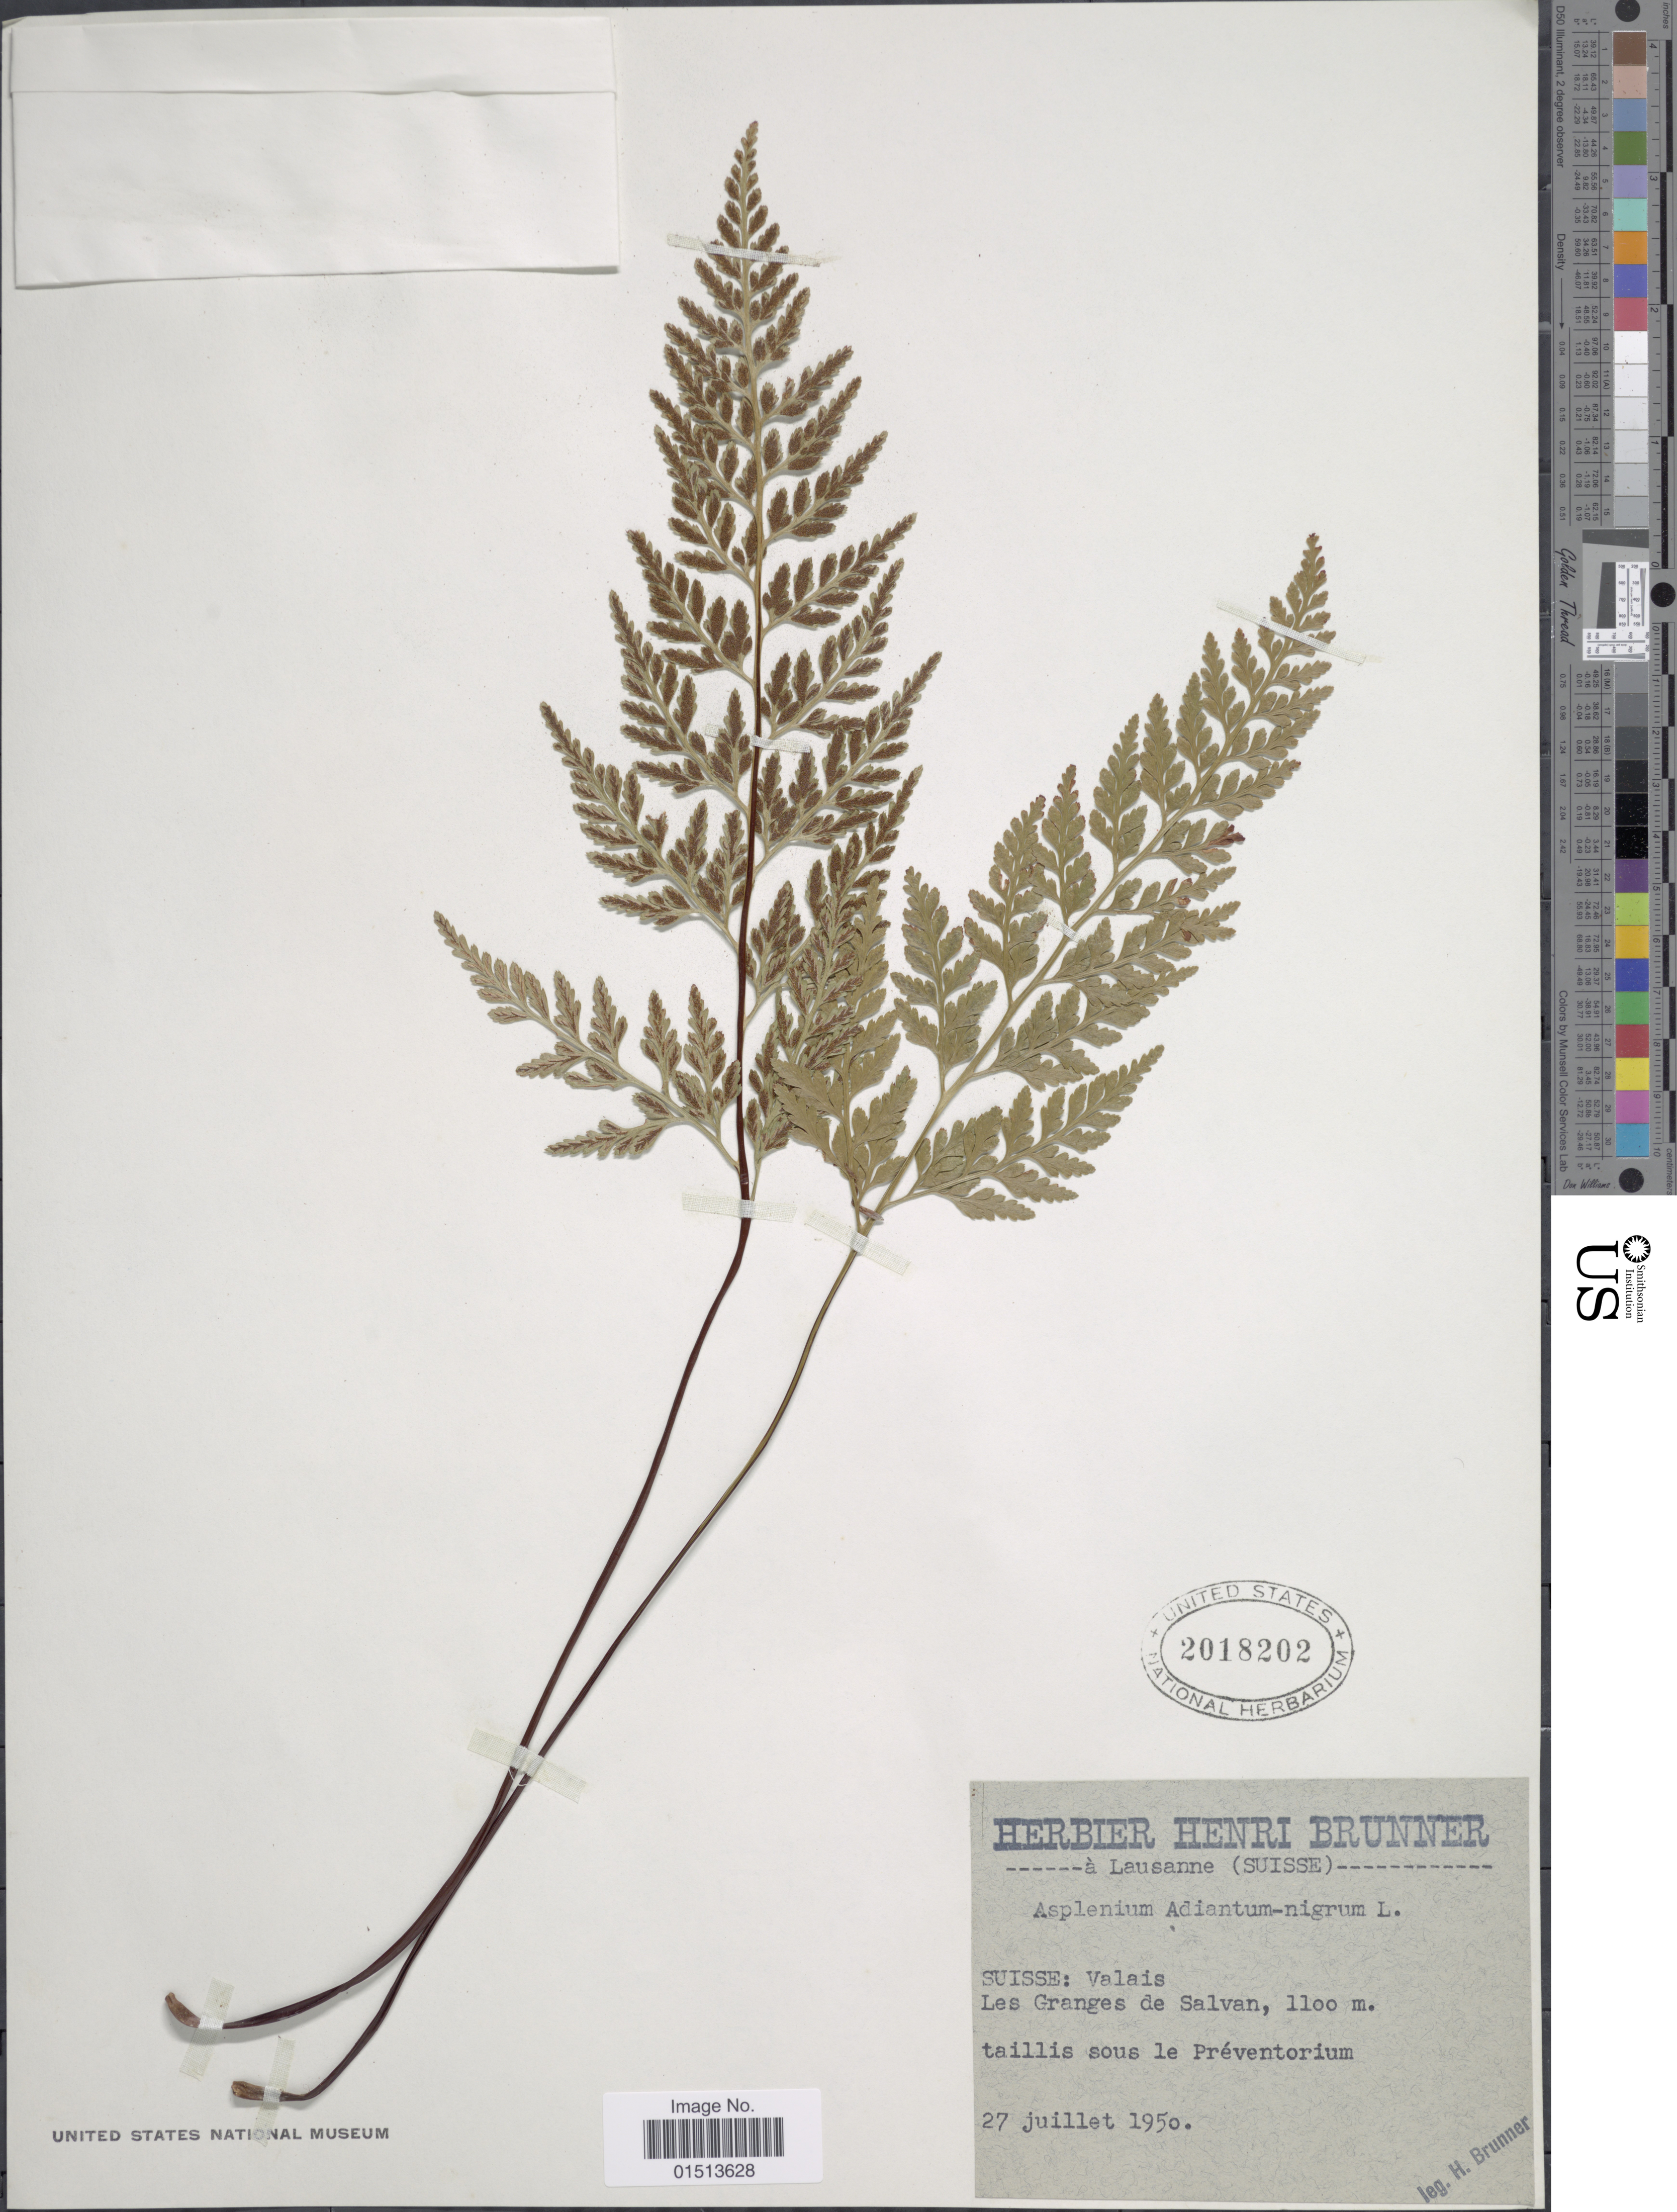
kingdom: Plantae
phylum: Tracheophyta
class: Polypodiopsida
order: Polypodiales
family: Aspleniaceae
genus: Asplenium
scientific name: Asplenium adiantum-nigrum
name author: L.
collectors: H. Brunner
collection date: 1950-07-27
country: Switzerland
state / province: Valais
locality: A Lausanne, Les Granges de Salvan.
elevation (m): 1100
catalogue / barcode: US 2018202